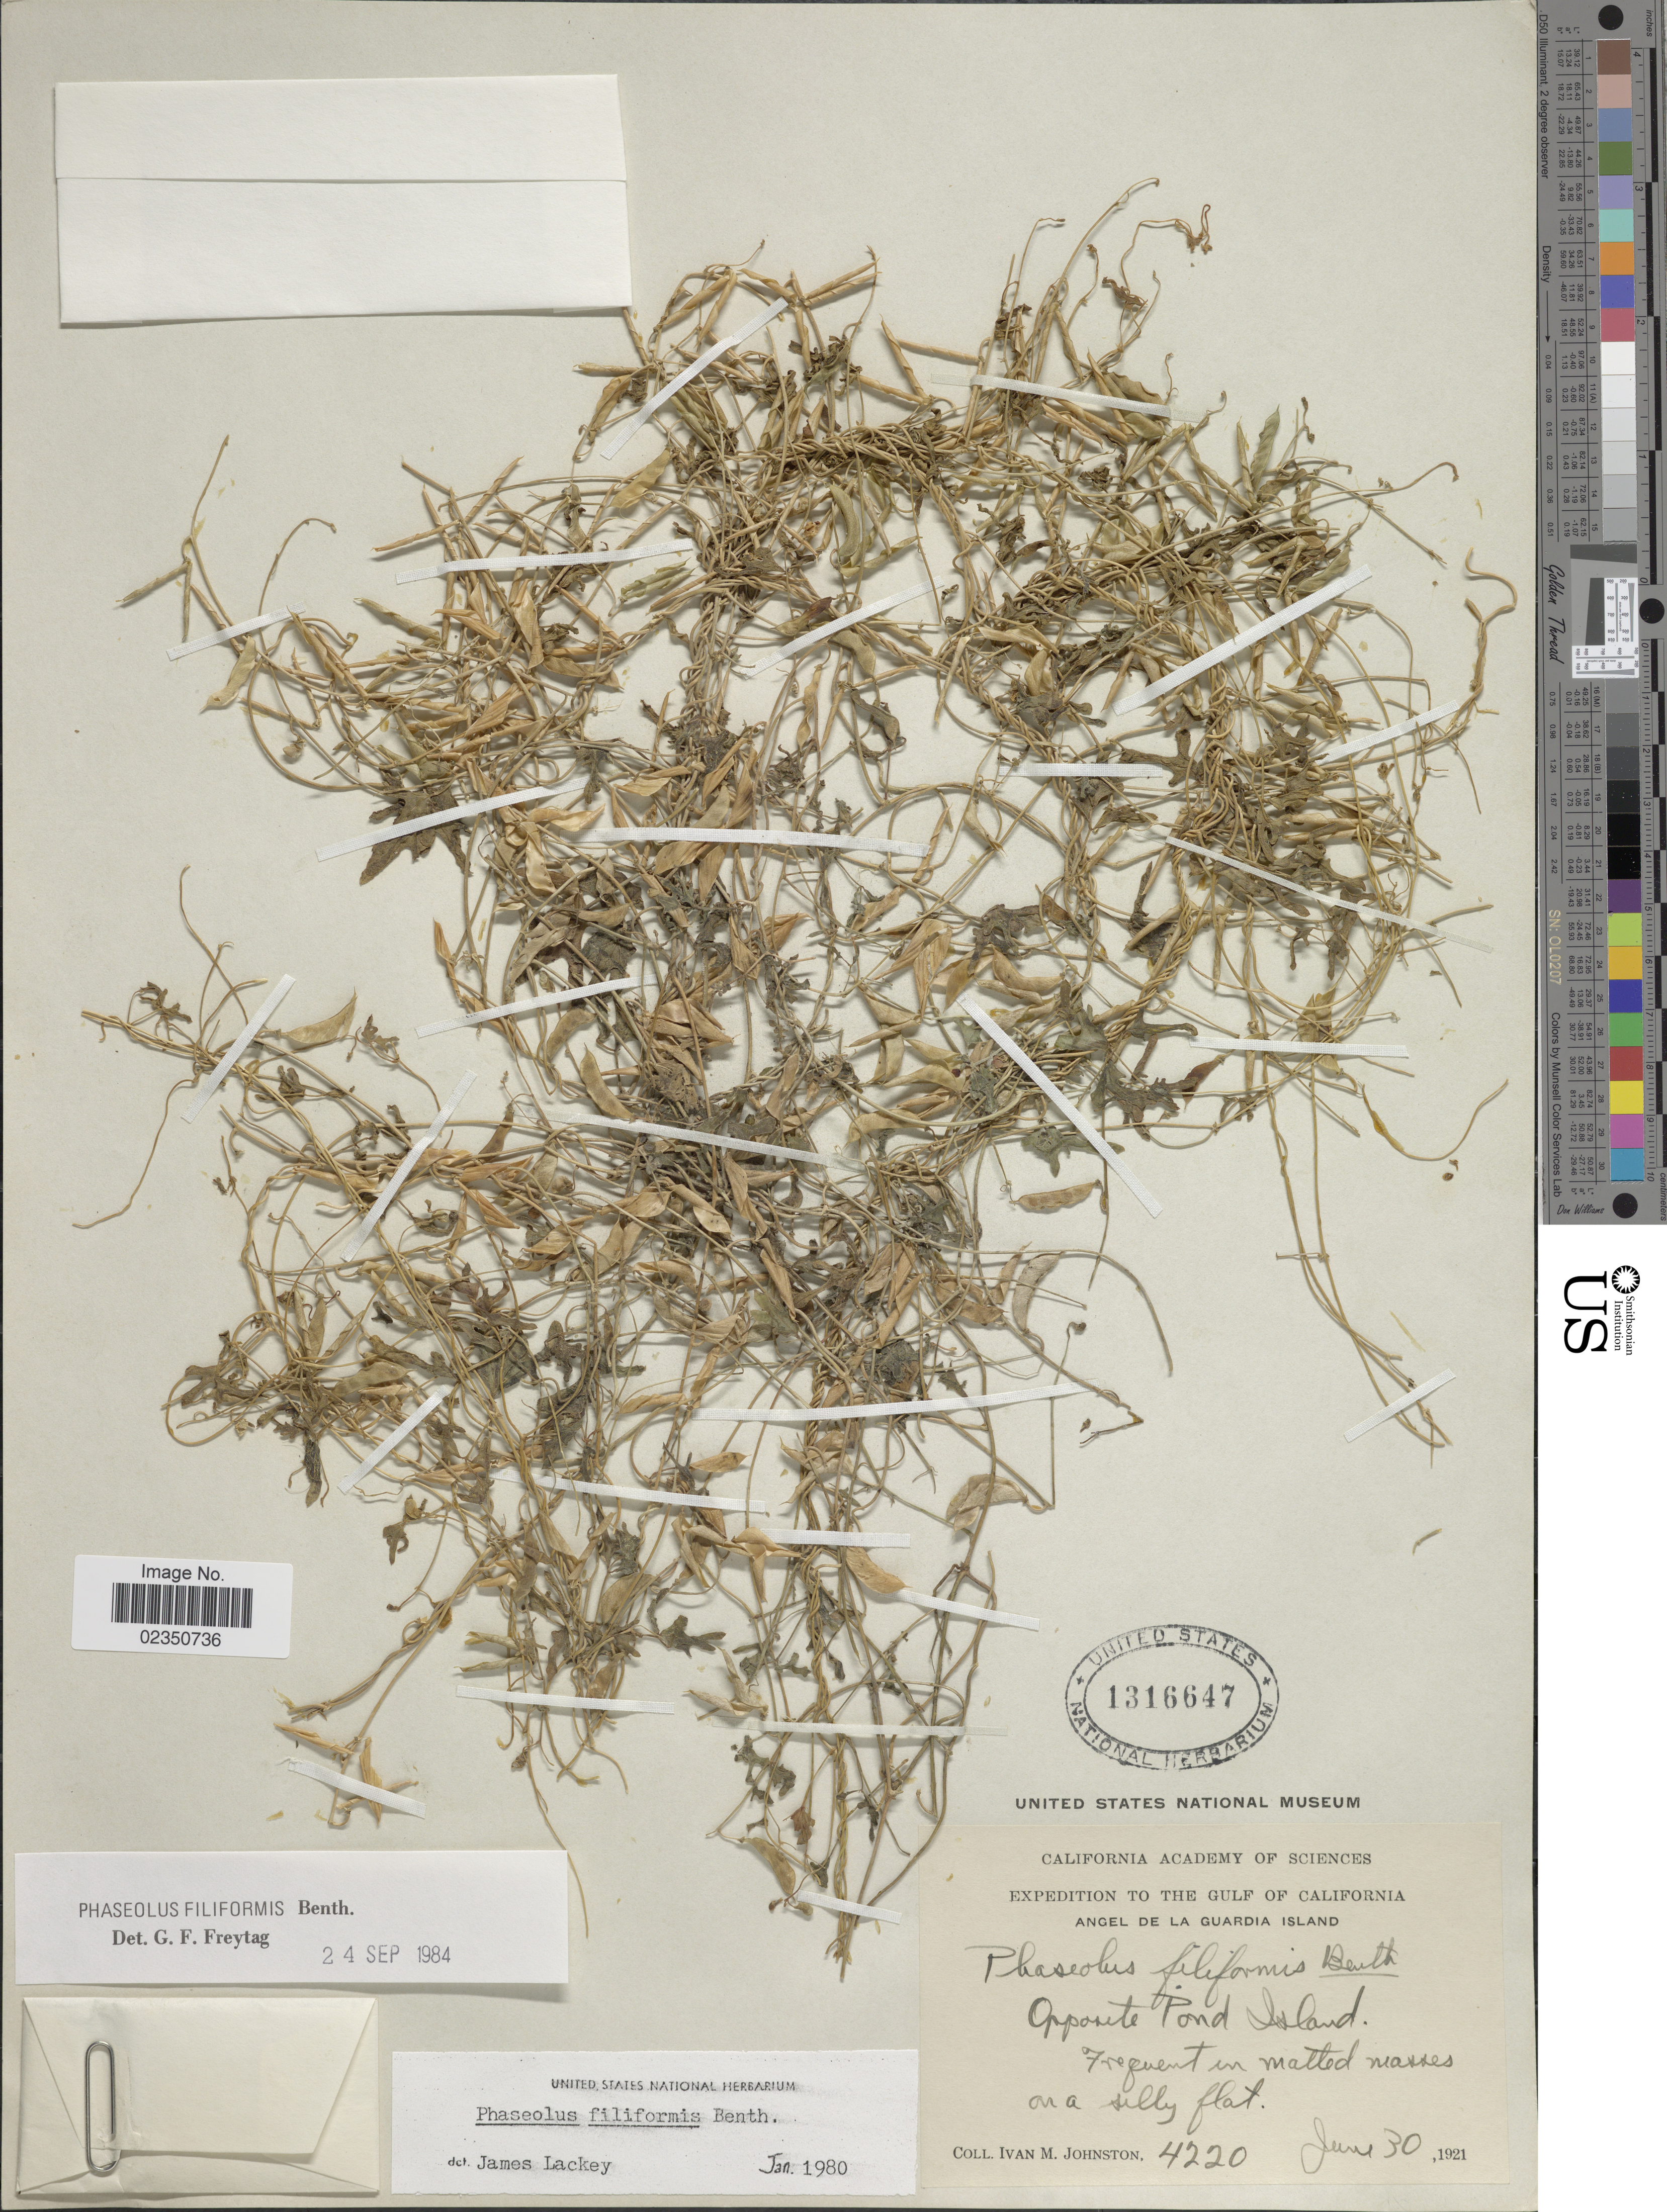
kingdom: Plantae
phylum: Tracheophyta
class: Magnoliopsida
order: Fabales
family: Fabaceae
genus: Phaseolus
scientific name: Phaseolus filiformis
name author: Benth.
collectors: I.M. Johnston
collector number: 4220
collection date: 1921-06-30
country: Mexico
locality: Gulf of California, Angel de La Guardia Island, Opposite Pond Island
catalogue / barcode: US 1316647